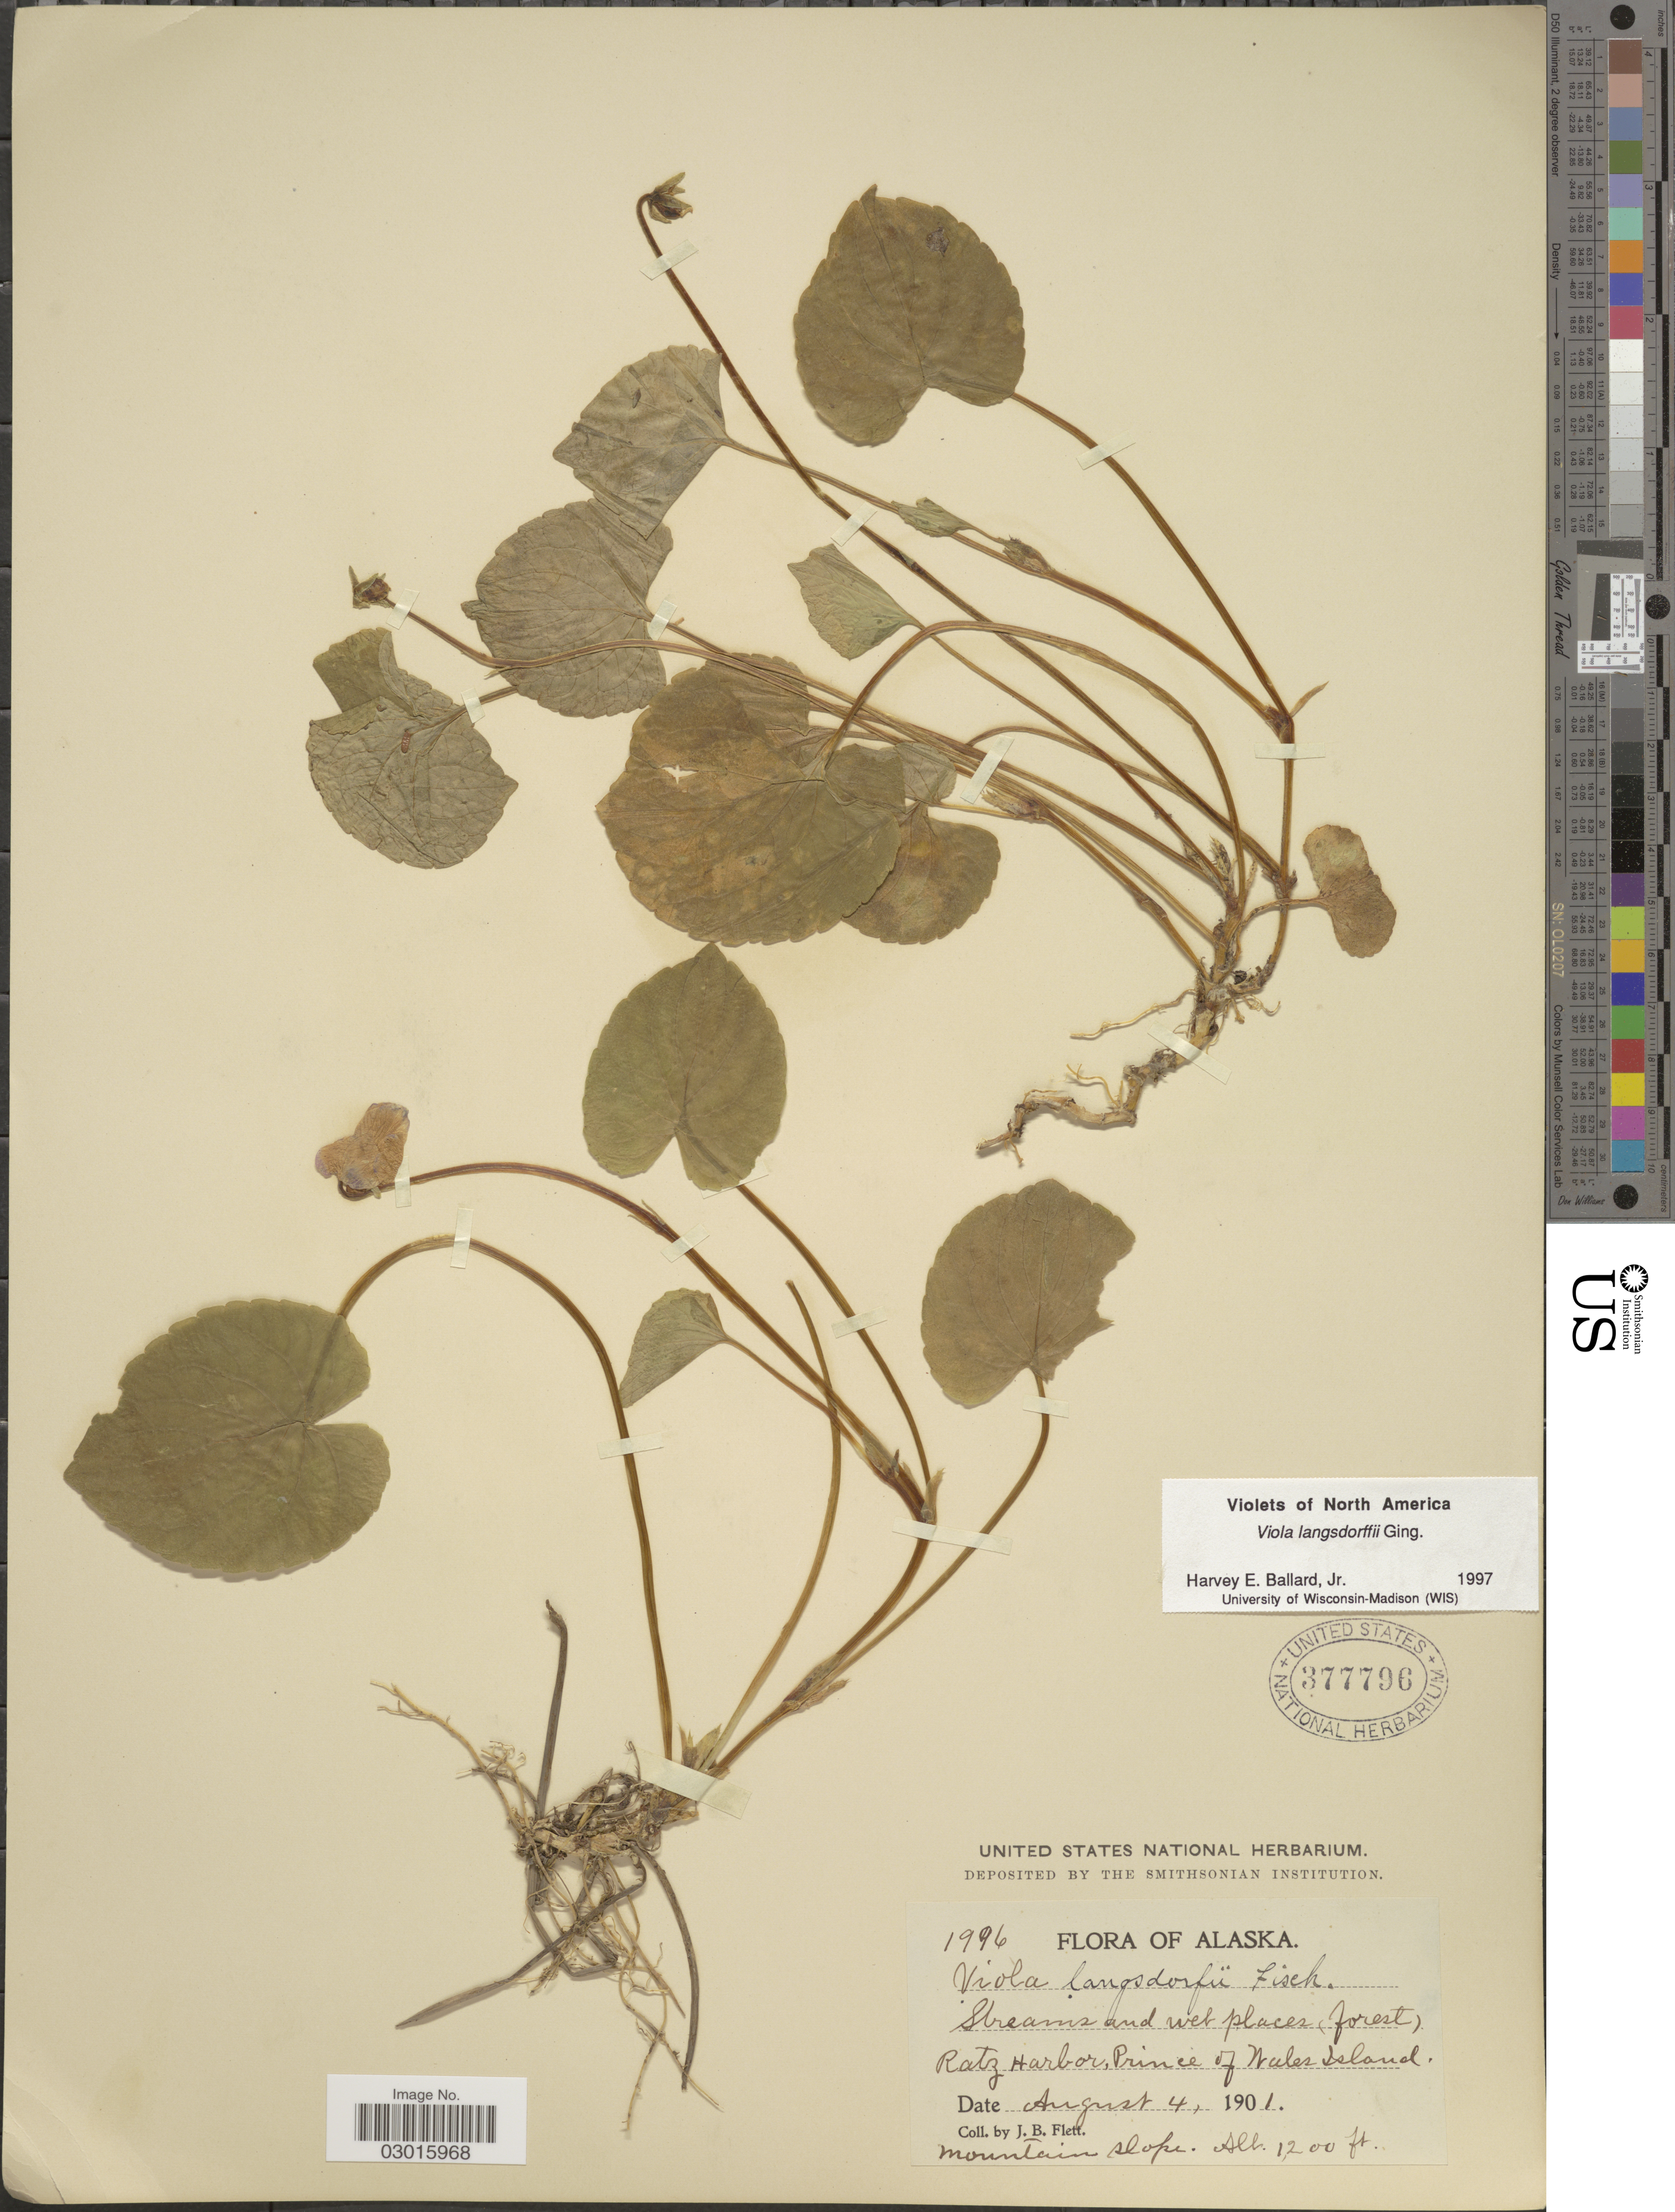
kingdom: Plantae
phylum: Tracheophyta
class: Magnoliopsida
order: Malpighiales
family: Violaceae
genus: Viola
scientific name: Viola langsdorffii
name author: Fisch. ex Ging.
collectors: J. Flett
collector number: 1996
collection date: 1901-08-04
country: United States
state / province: Alaska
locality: Ratz Harbor, Prince of Wales Island, Mountain slope.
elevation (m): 366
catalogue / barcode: US 377796